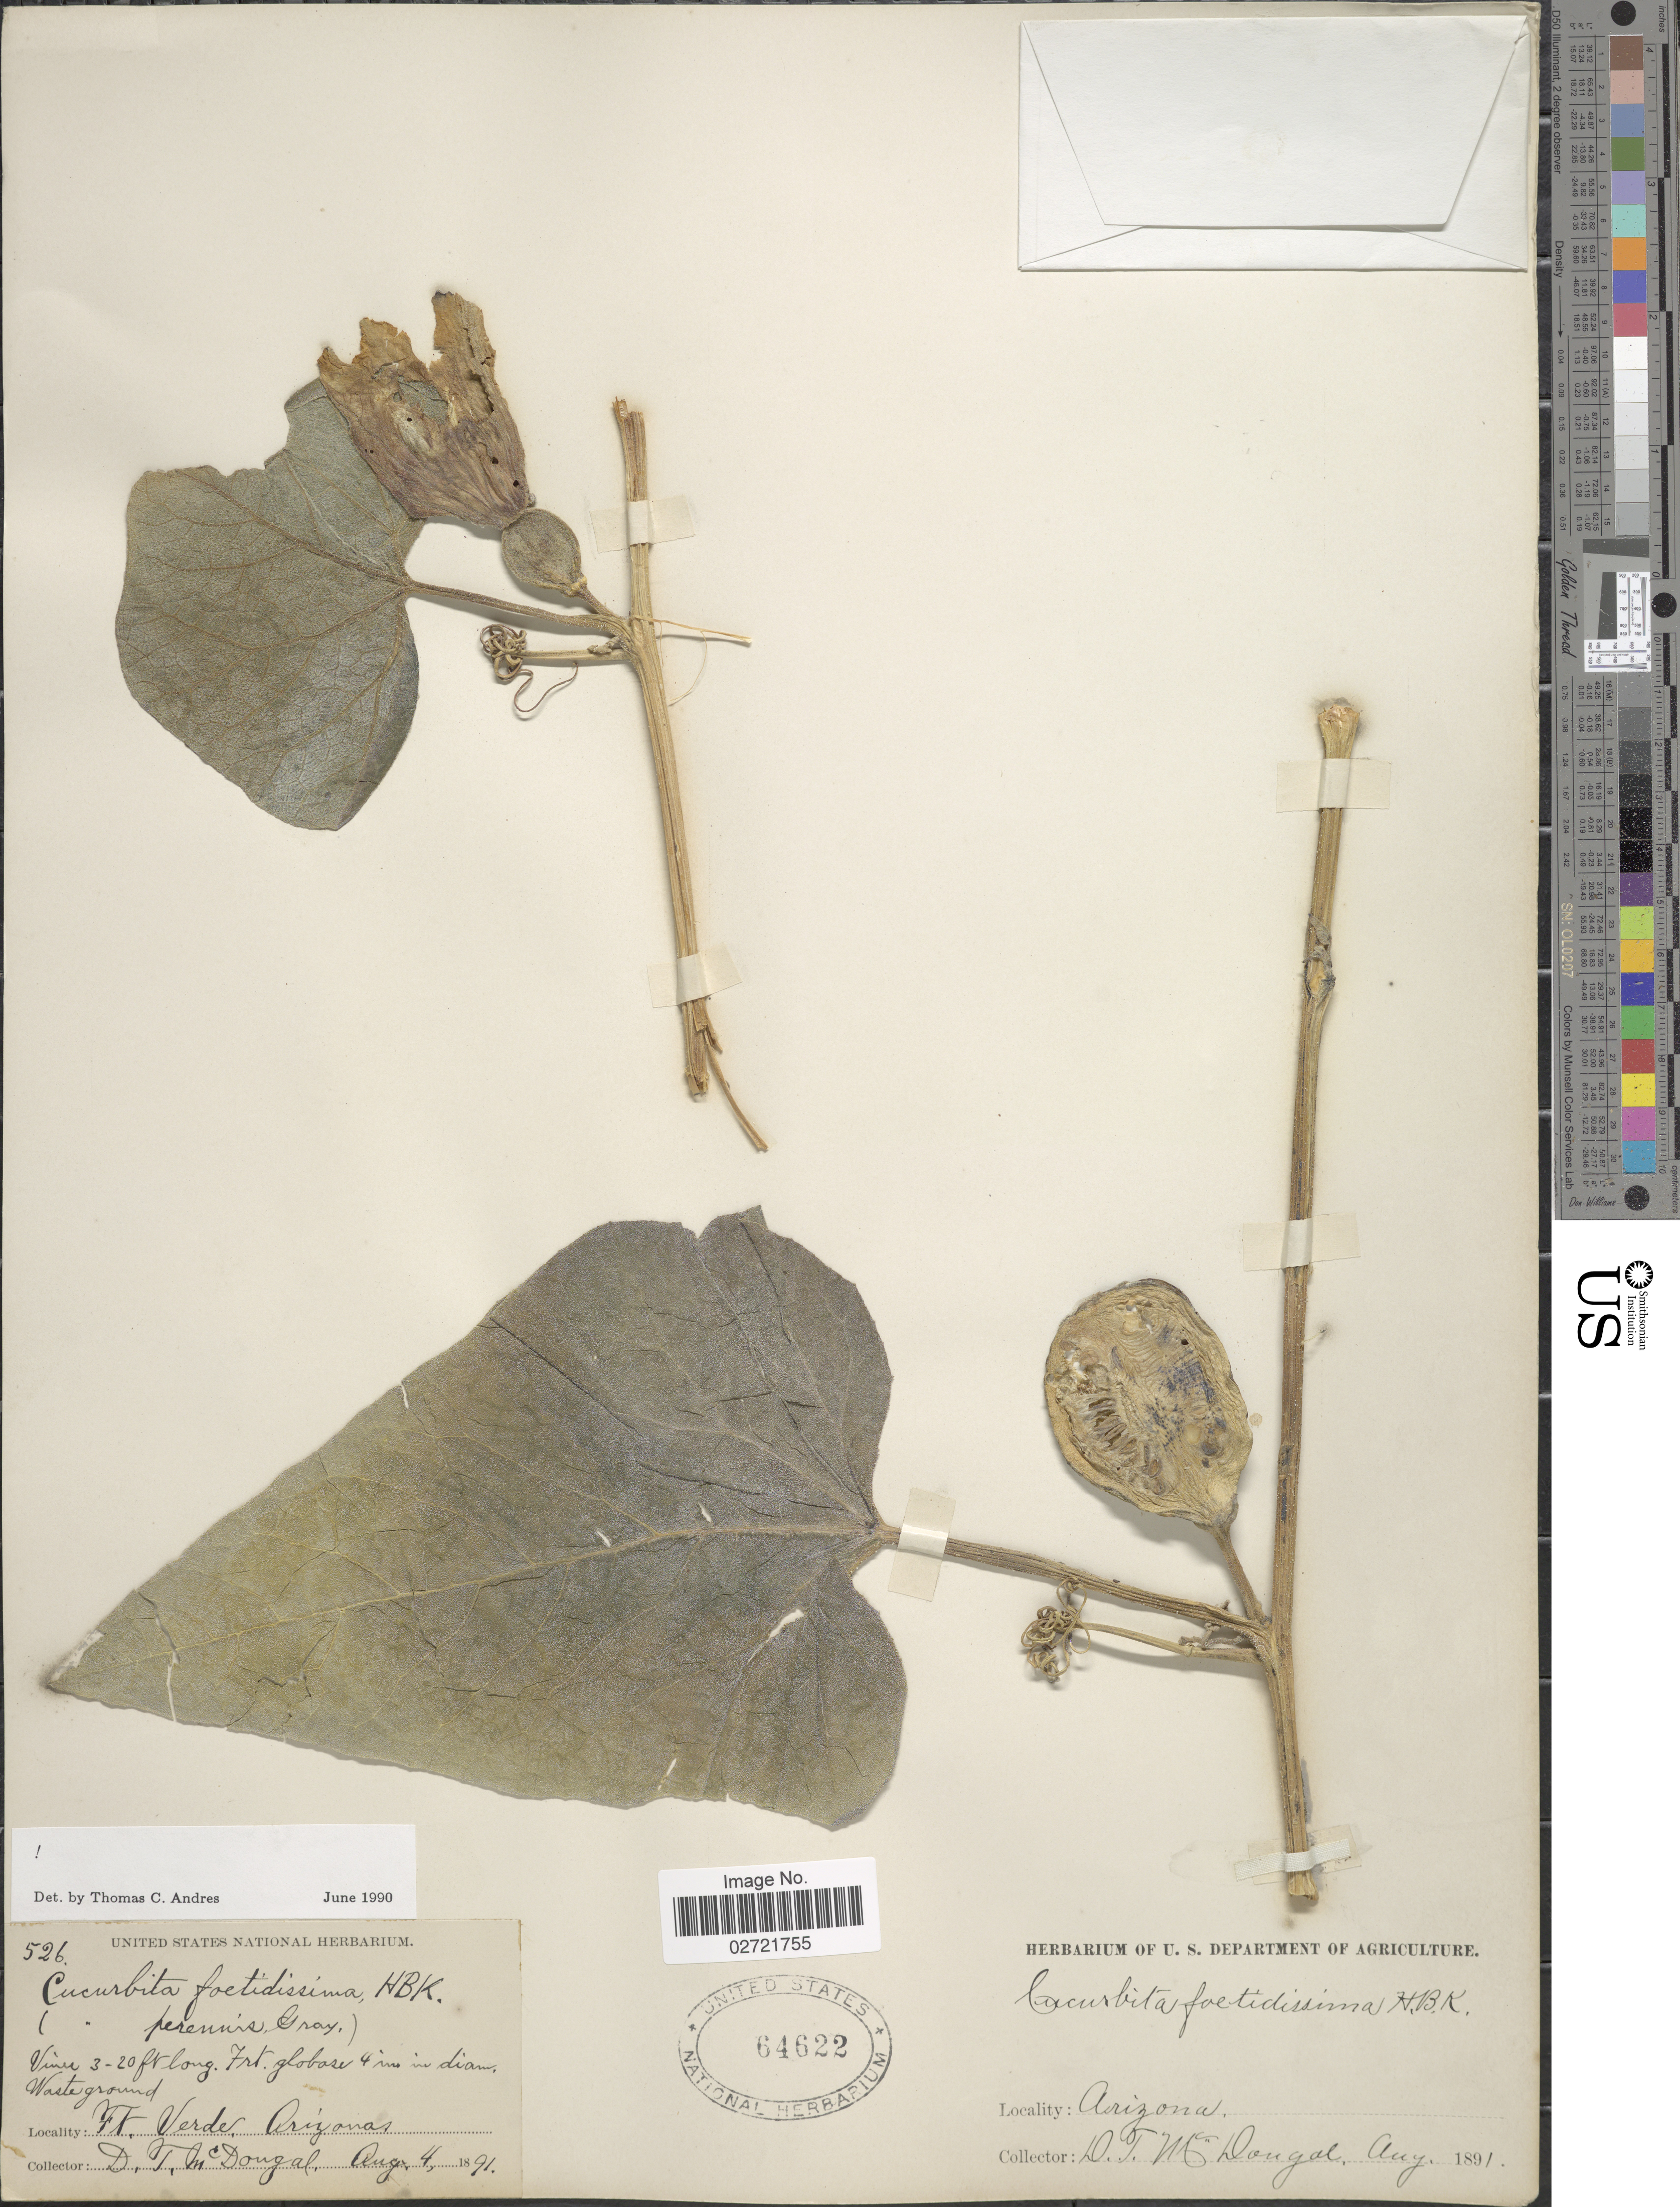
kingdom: Plantae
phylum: Tracheophyta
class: Magnoliopsida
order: Cucurbitales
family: Cucurbitaceae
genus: Cucurbita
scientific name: Cucurbita foetidissima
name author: Kunth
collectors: D. T. MacDougal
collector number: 526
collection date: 1891-08-04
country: United States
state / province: Arizona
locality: Ft Verde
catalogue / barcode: US 64622